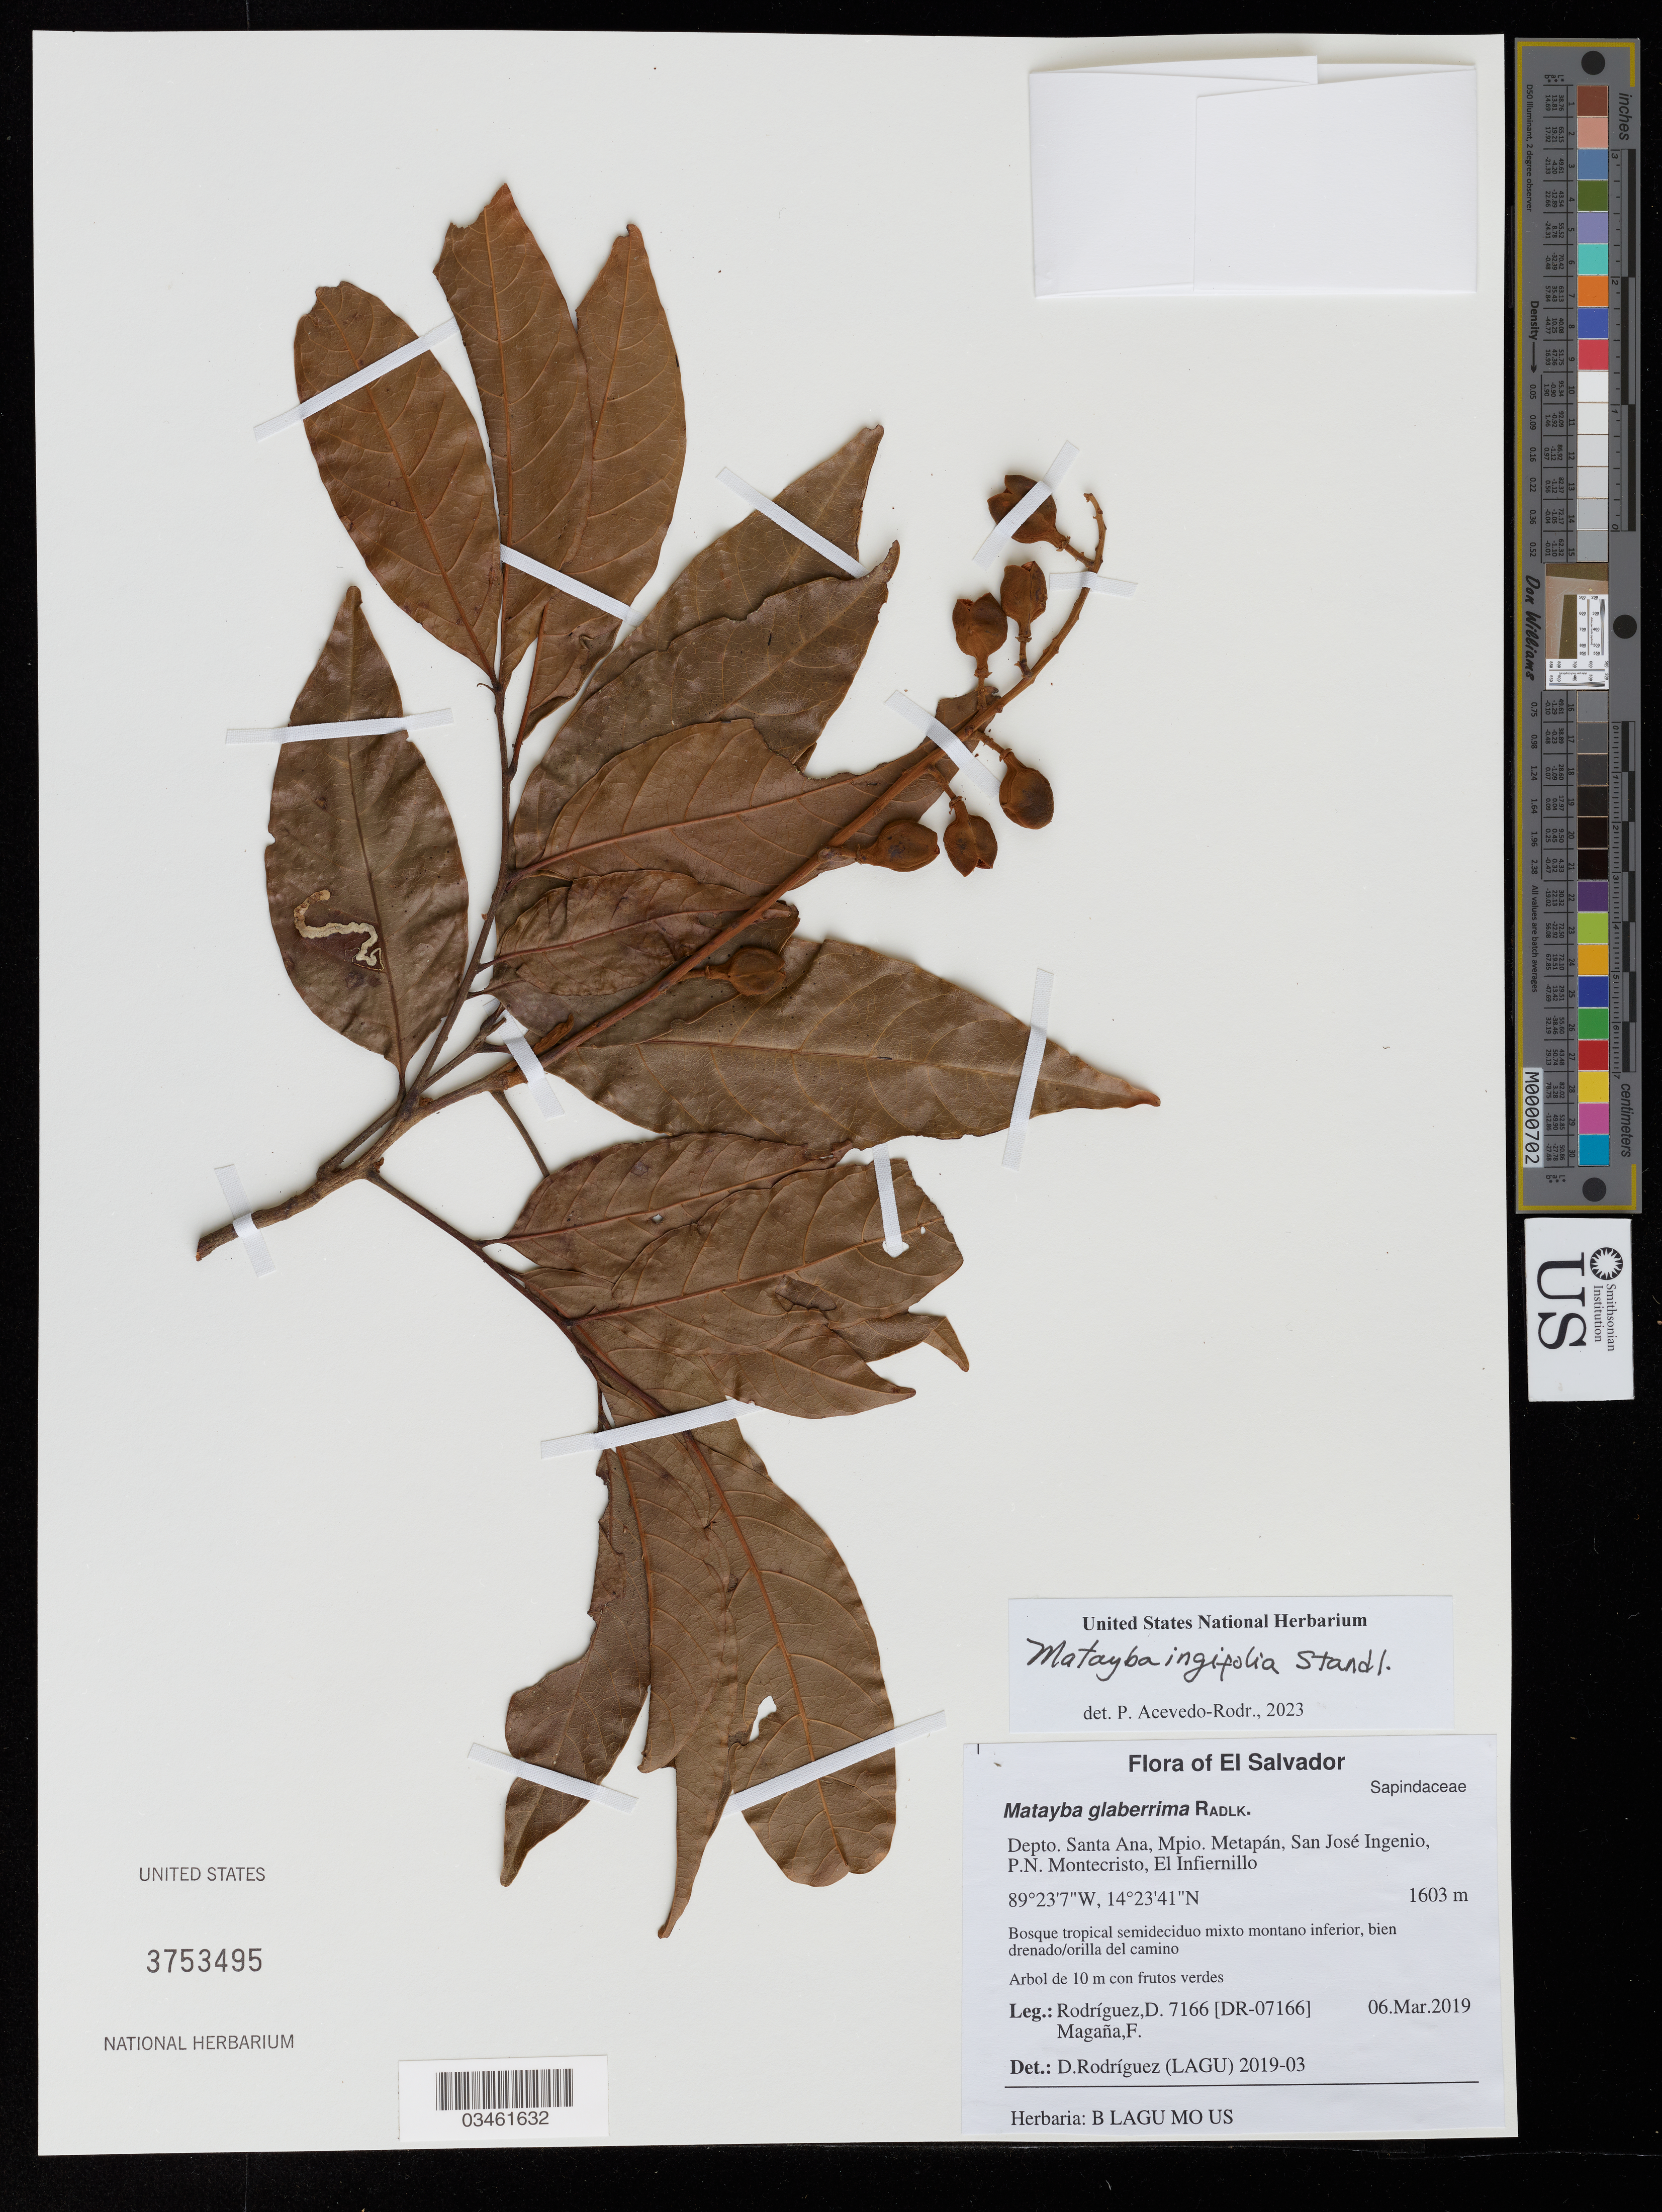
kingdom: Plantae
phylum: Tracheophyta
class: Magnoliopsida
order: Sapindales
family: Sapindaceae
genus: Matayba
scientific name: Matayba ingifolia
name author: Standl.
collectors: D. Rodriguez & F. Magaña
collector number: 7166 [DR-07166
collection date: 2019-03-06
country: El Salvador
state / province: Santa Ana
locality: Depto. Santa Ana, Mpio. Metapán, San José Ingenio, P. N. Montecristo, El Infiernillo.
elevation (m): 1603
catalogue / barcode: US 3753495